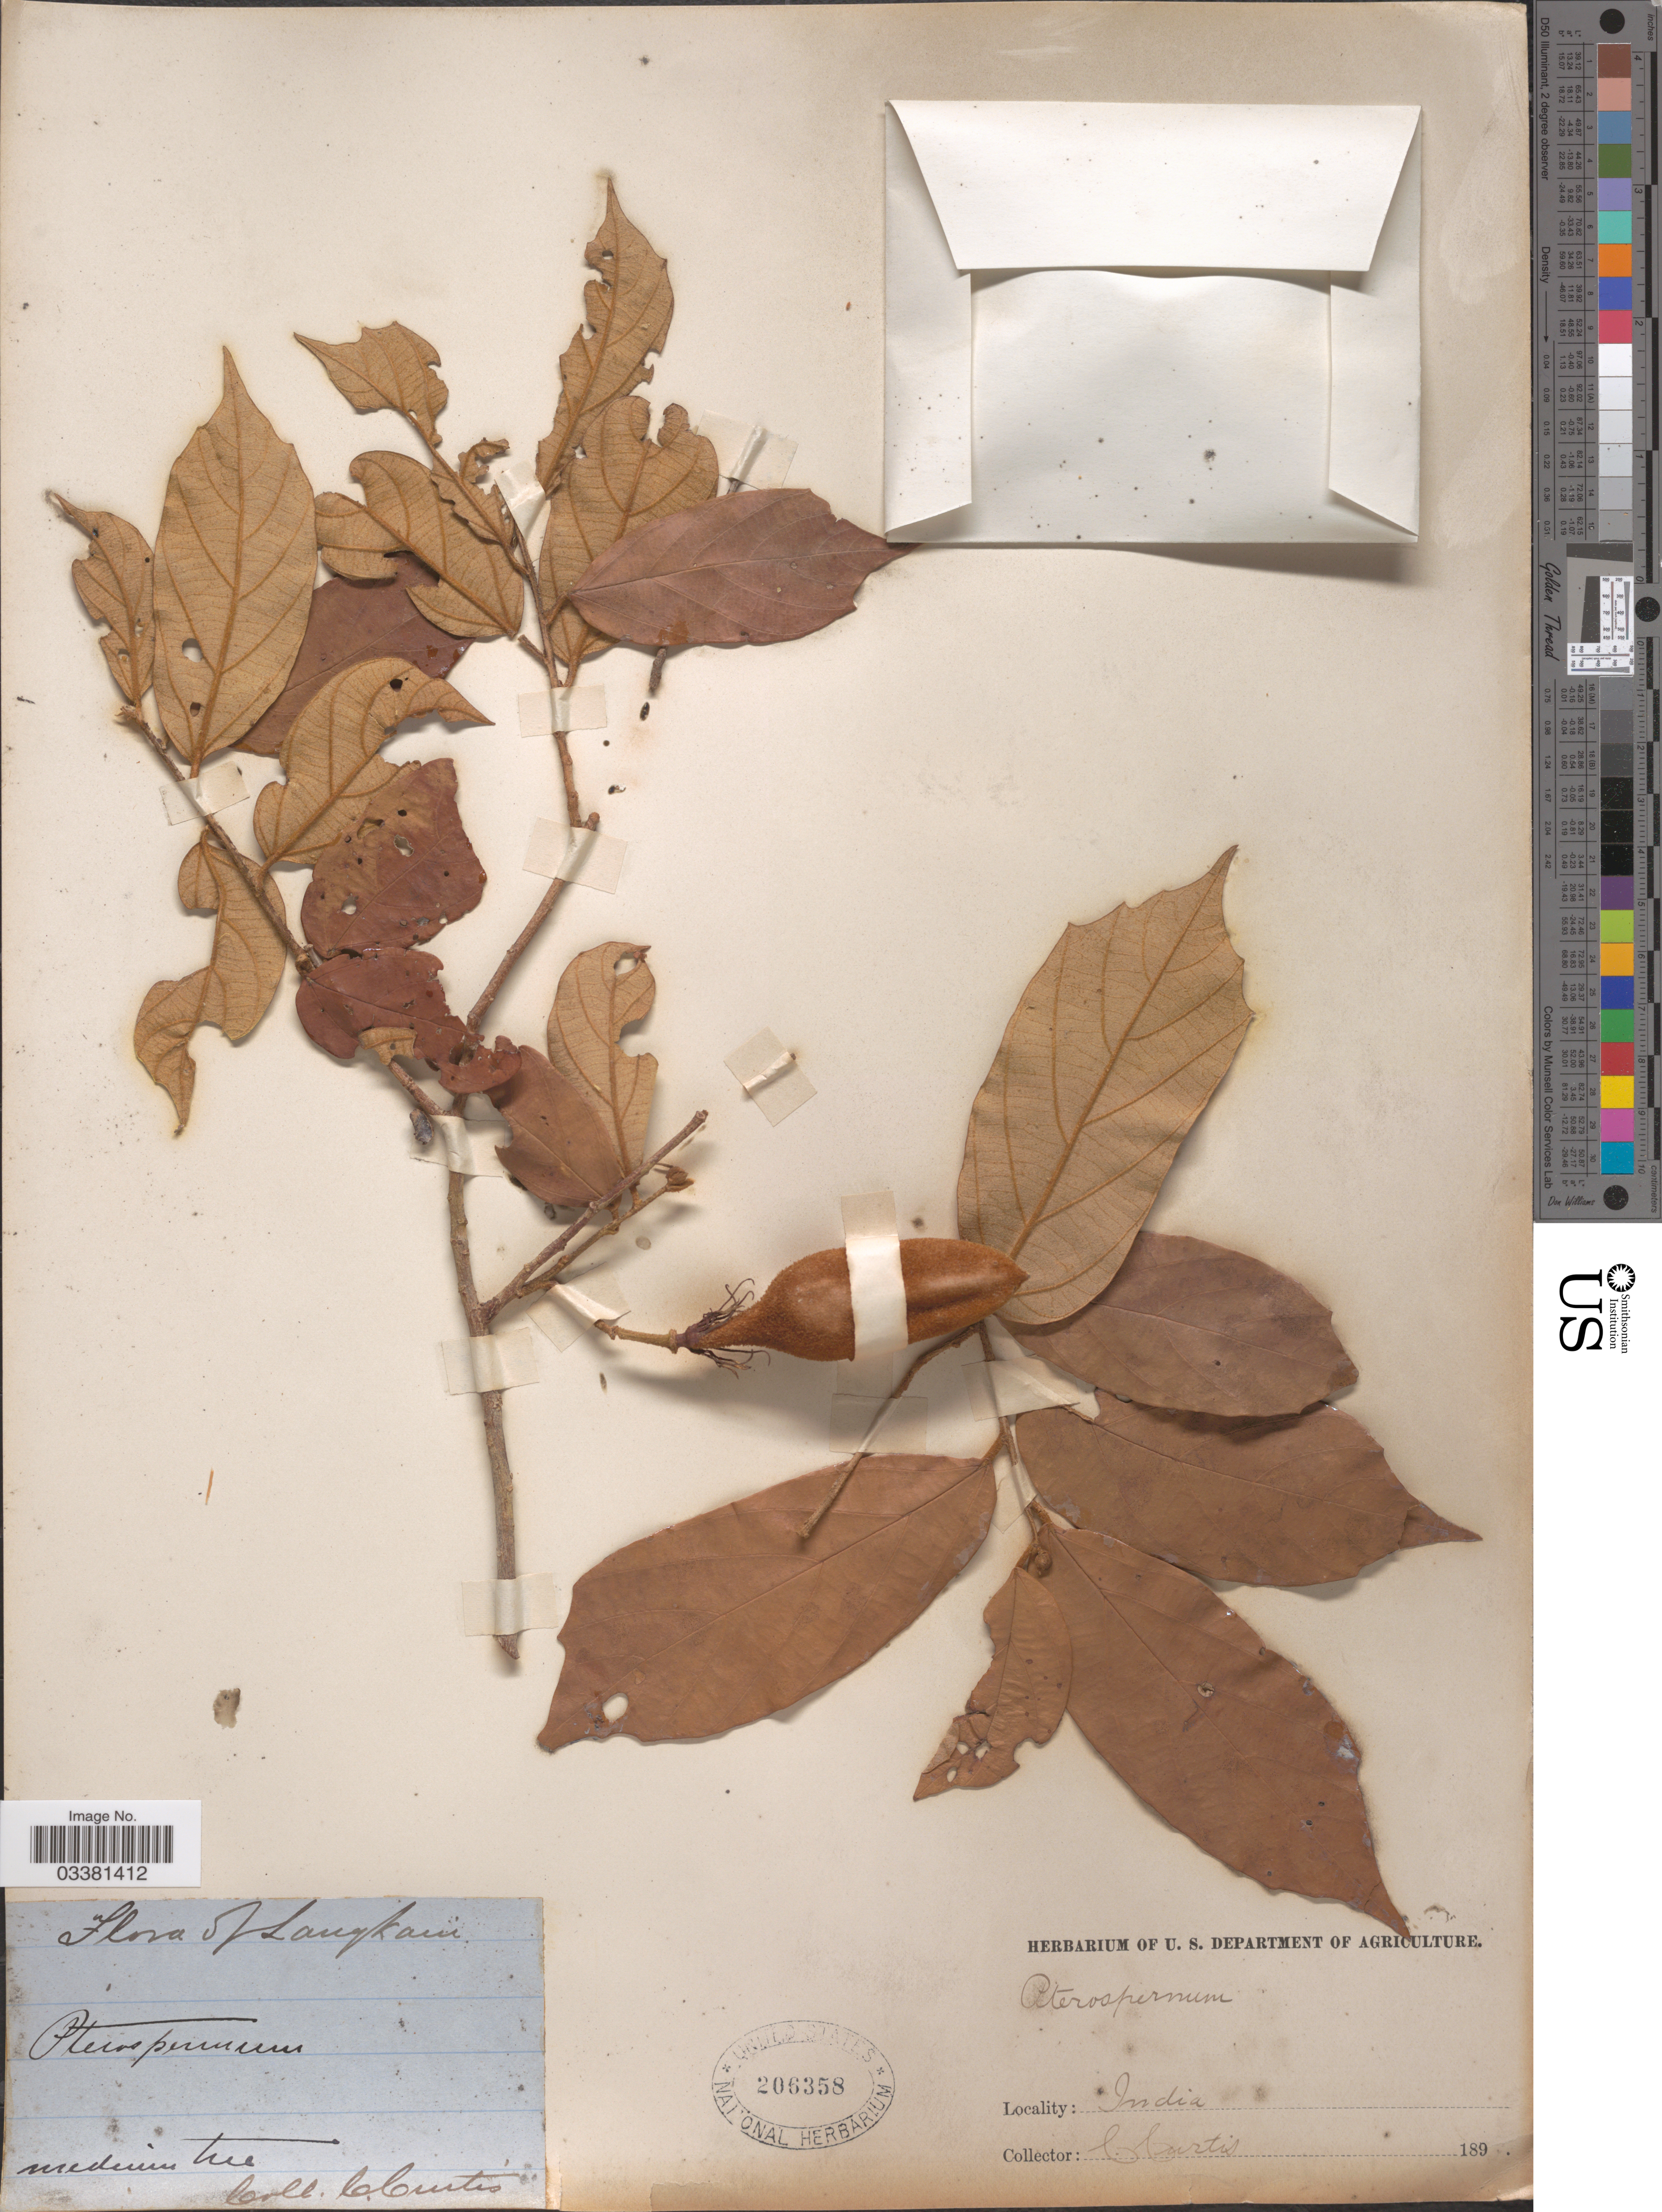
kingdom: Plantae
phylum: Tracheophyta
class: Magnoliopsida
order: Malvales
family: Malvaceae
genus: Pterospermum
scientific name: Pterospermum sp.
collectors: C. Curtis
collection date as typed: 189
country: Malaysia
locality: Langkawi.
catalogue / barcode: US 206358